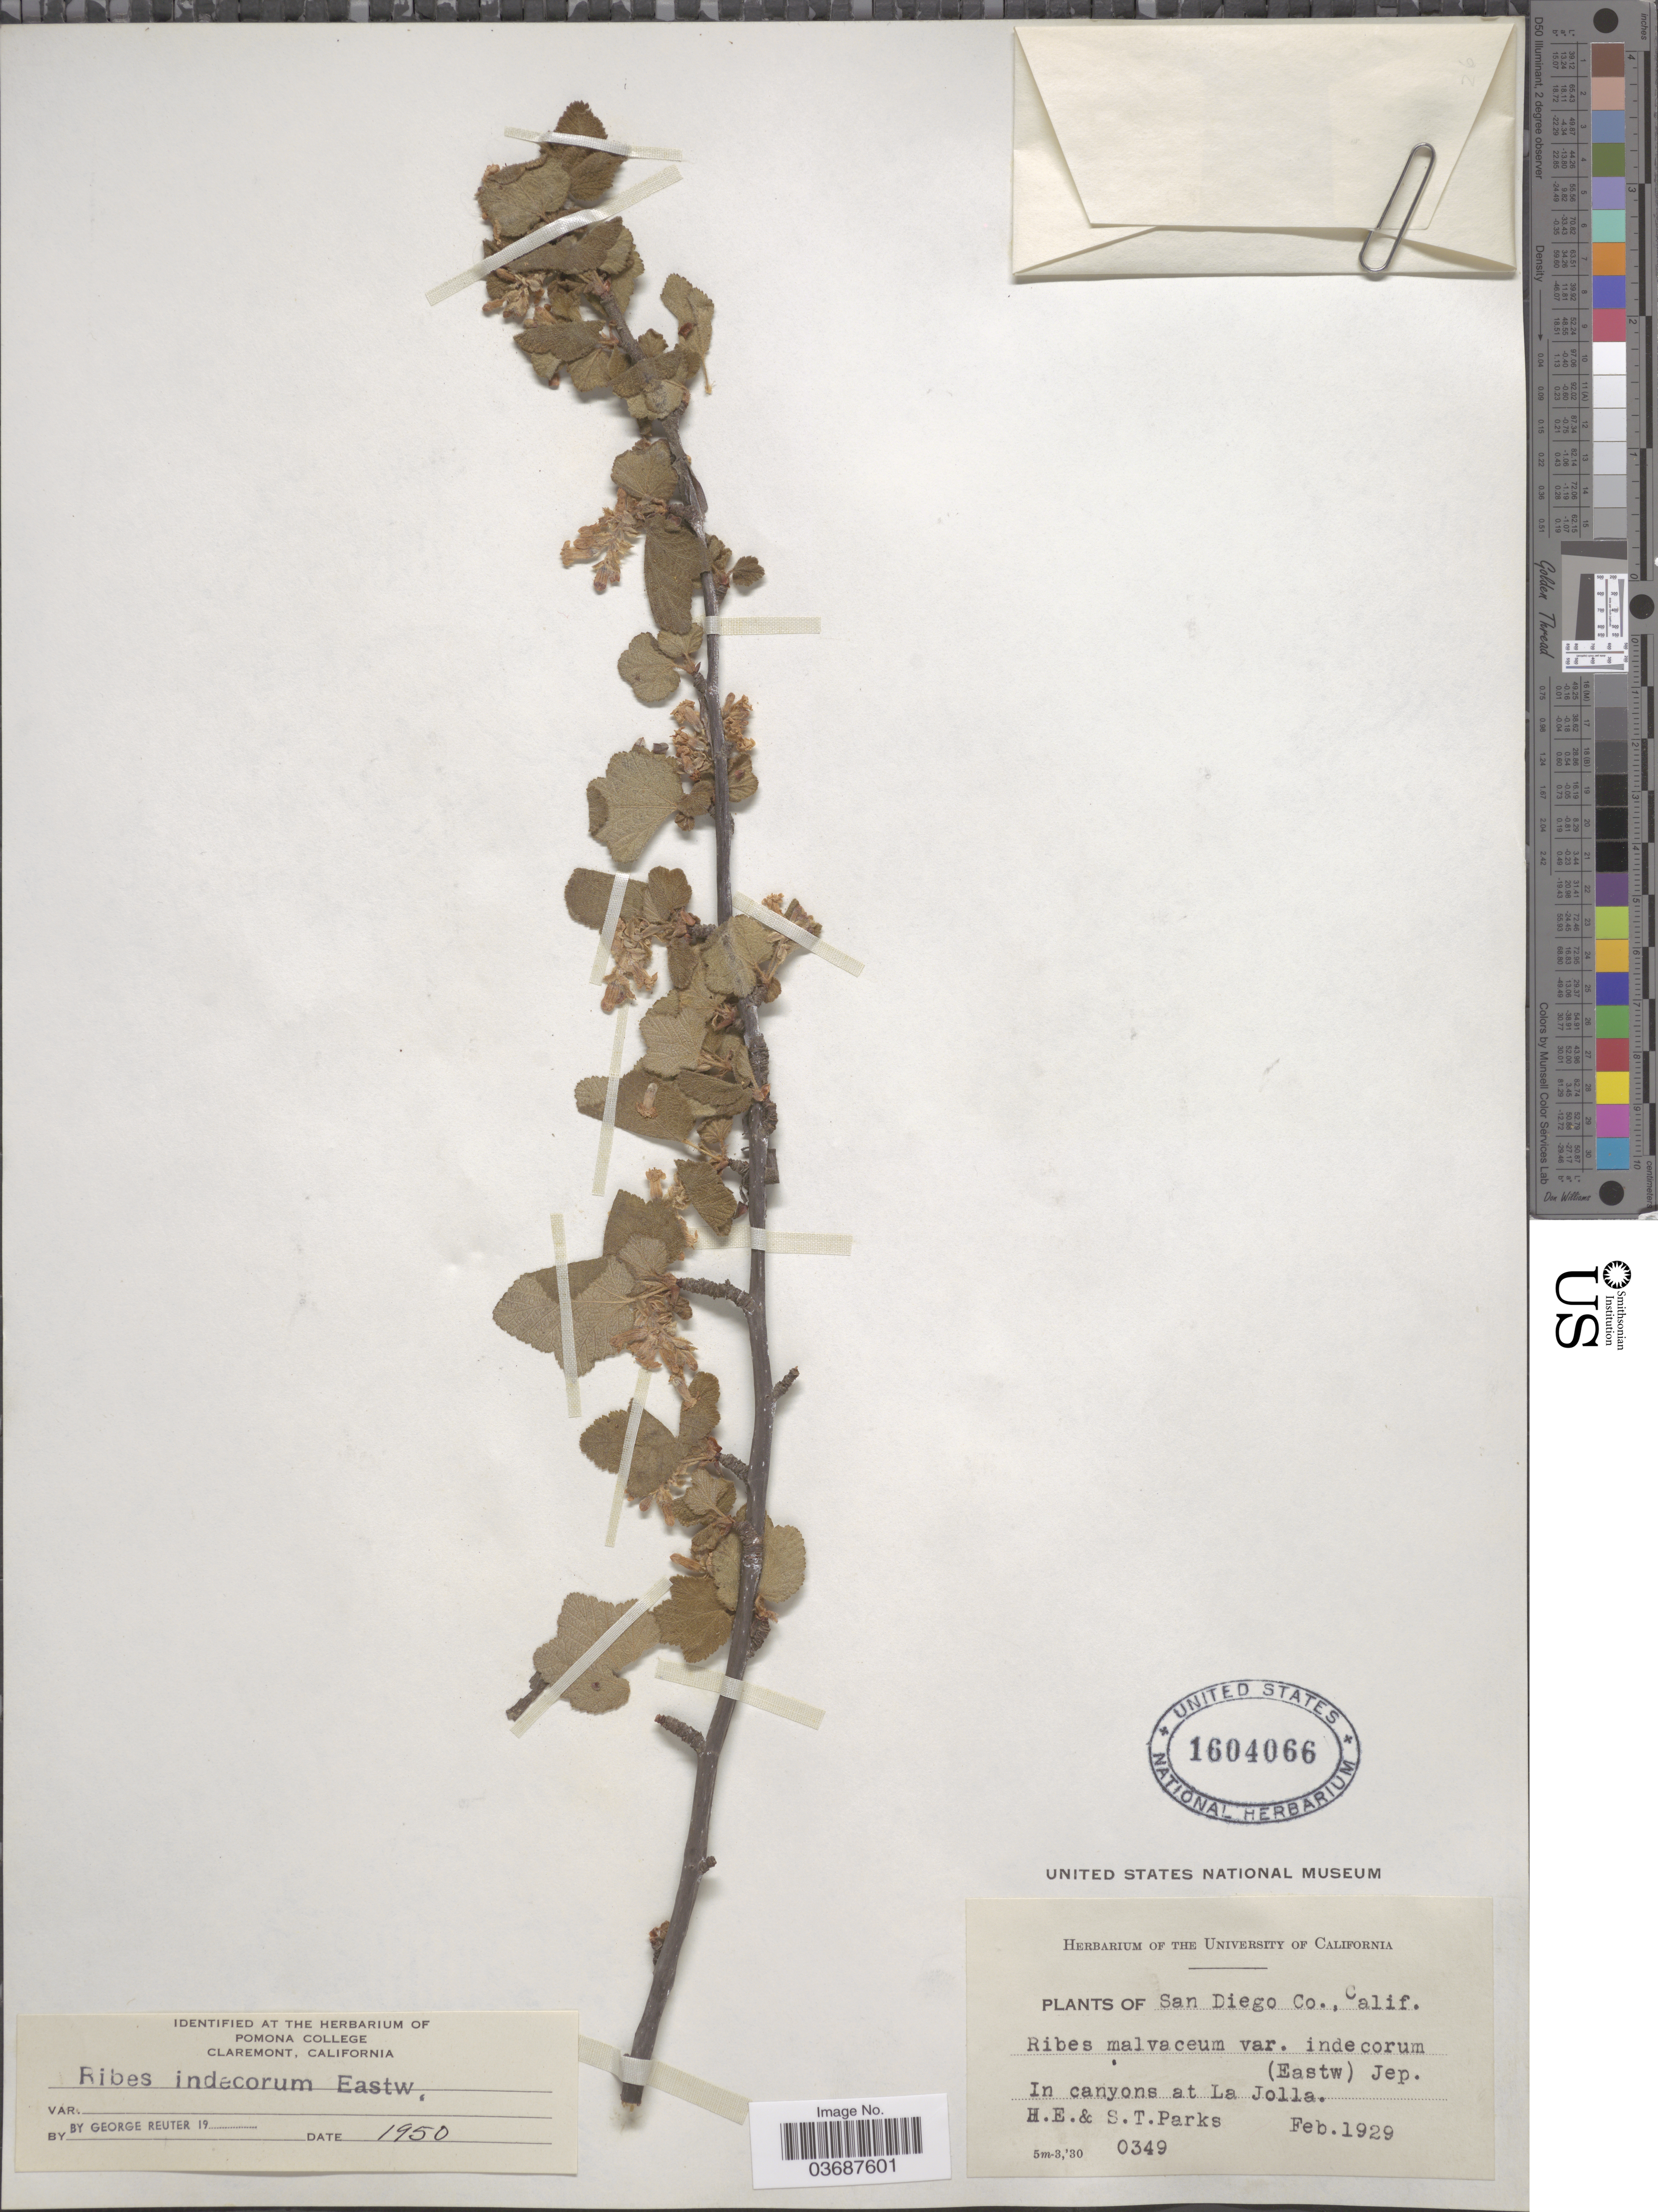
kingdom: Plantae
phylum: Tracheophyta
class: Magnoliopsida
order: Saxifragales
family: Grossulariaceae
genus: Ribes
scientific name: Ribes indecorum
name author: Eastw.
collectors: H. E. Parks & S. Parks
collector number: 0349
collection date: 1929-02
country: United States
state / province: California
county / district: San Diego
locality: San Diego Co. In canyons at La Jolla.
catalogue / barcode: US 1604066